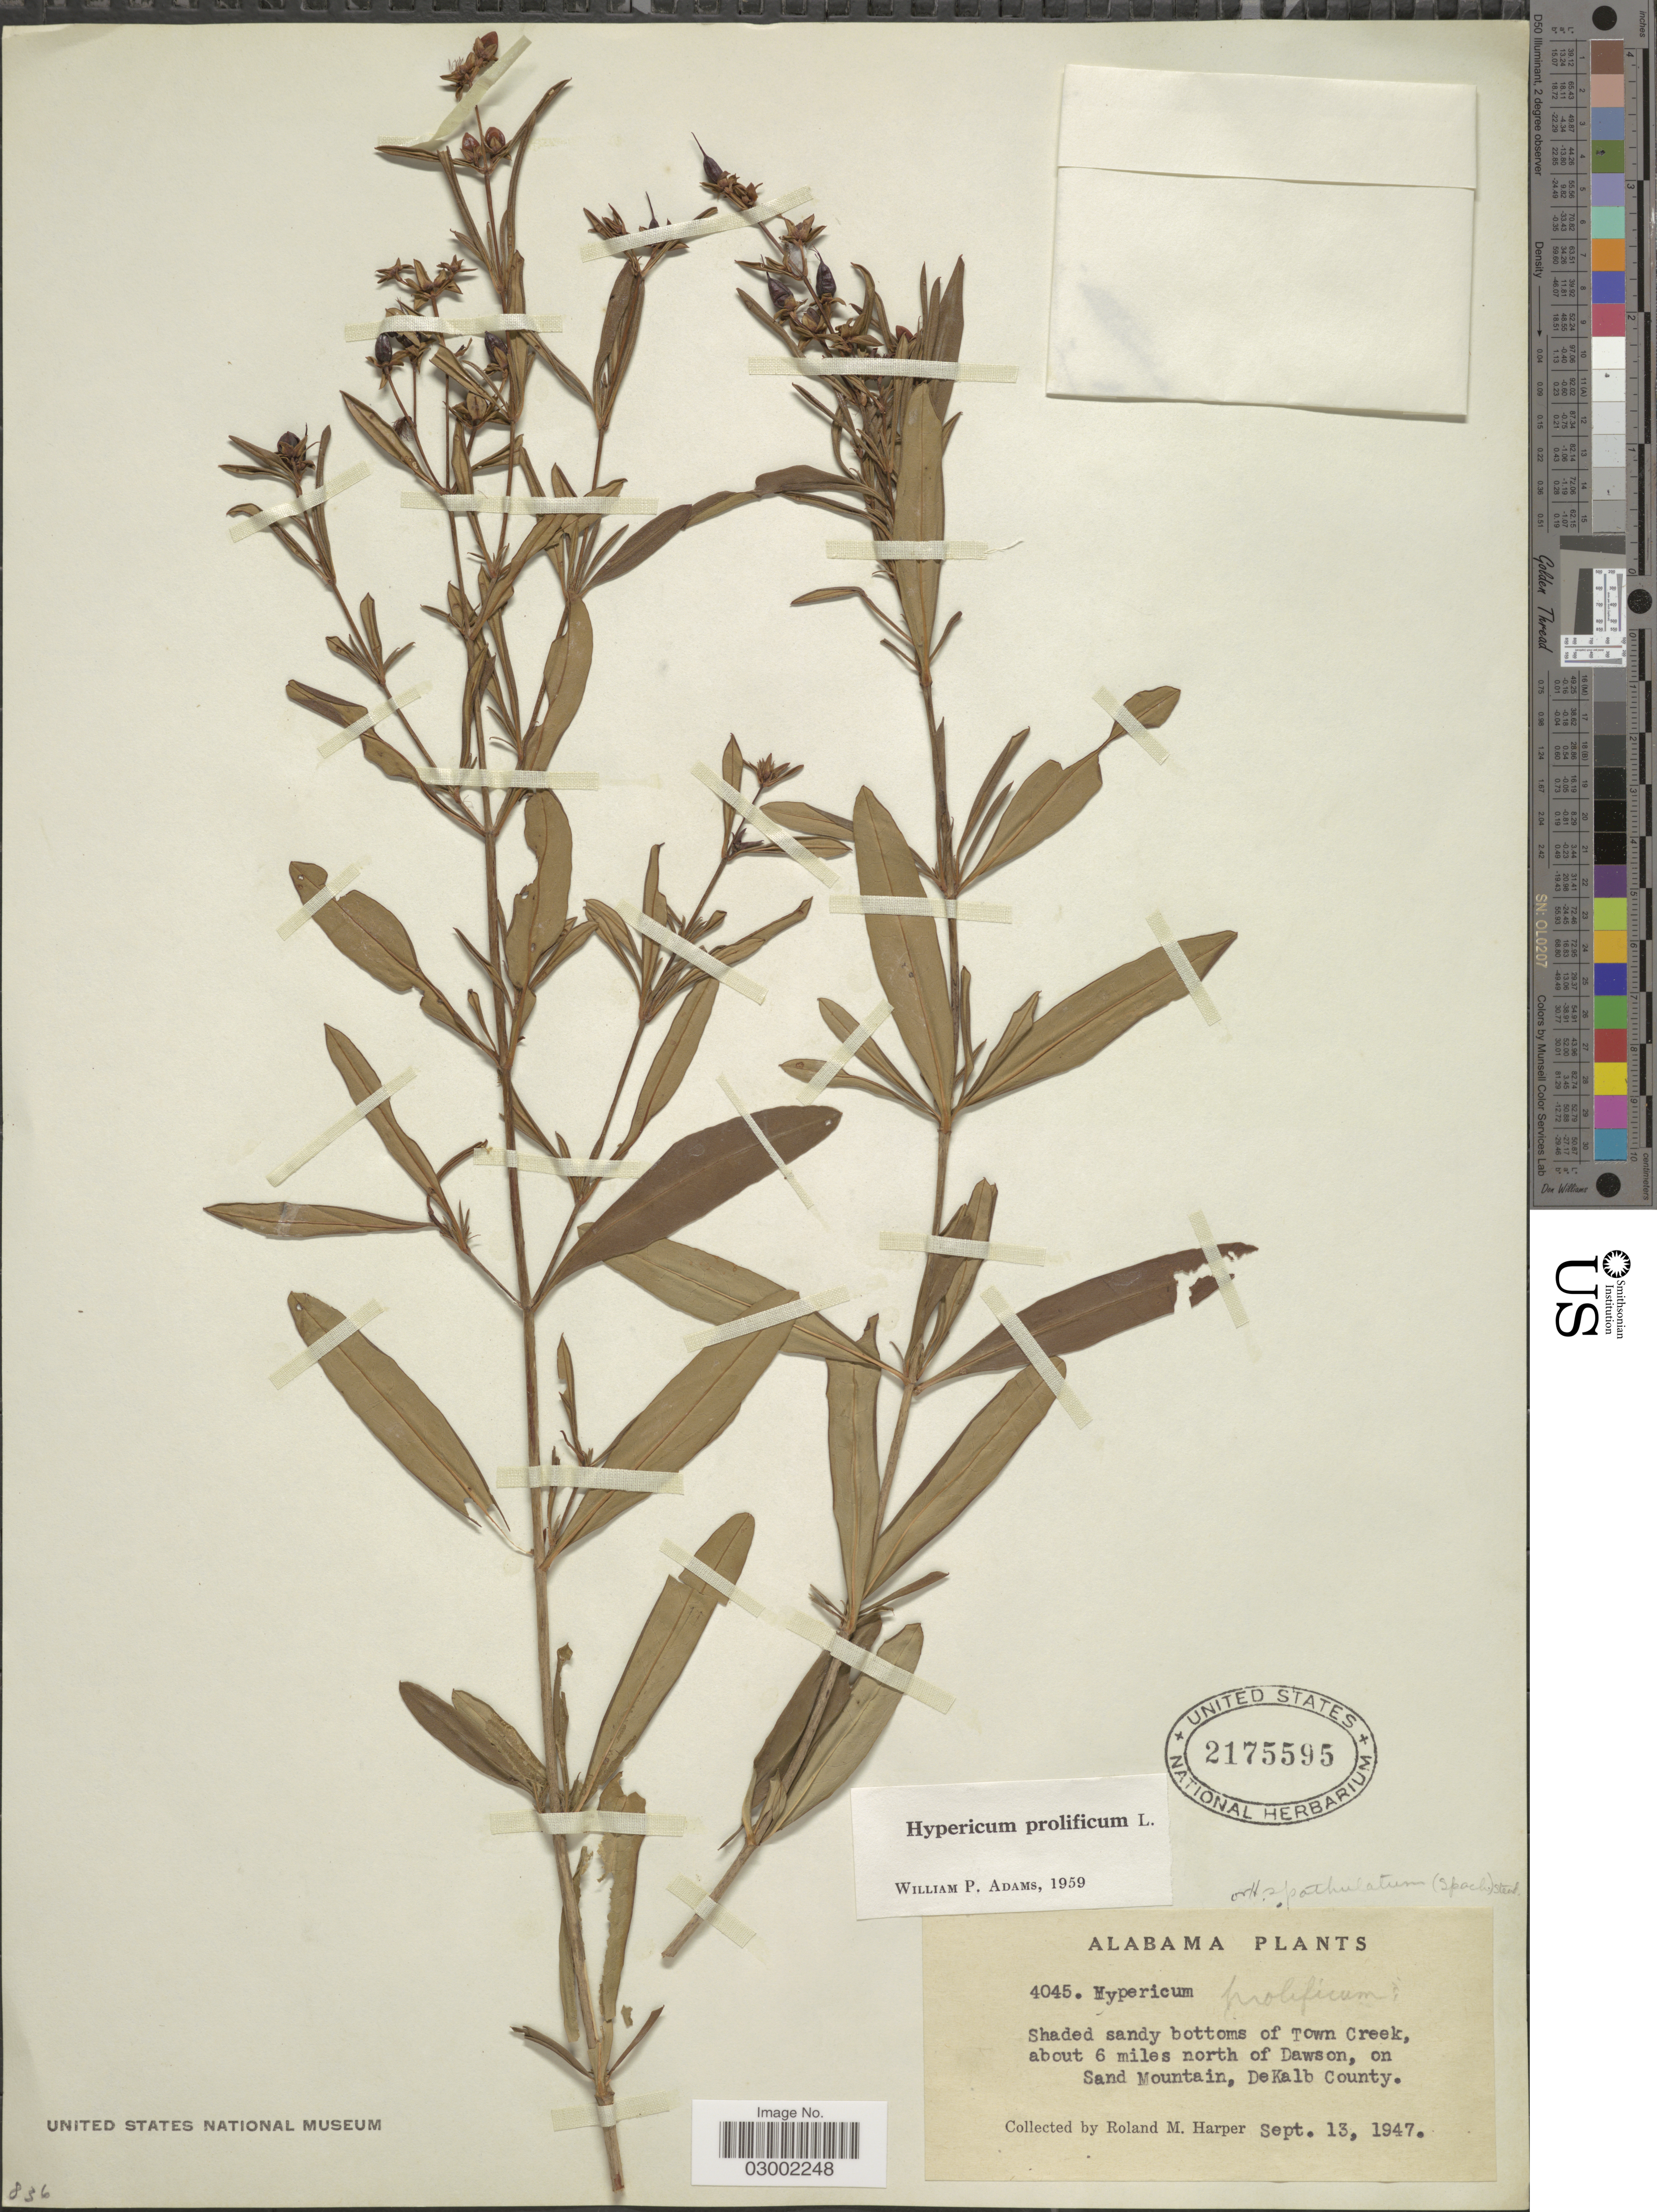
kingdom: Plantae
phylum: Tracheophyta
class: Magnoliopsida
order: Malpighiales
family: Hypericaceae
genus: Hypericum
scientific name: Hypericum prolificum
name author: L.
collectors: R. M. Harper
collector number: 4045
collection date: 1947-09-13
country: United States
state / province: Alabama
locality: Town Creek, about 6 miles north of Dawson, on Sand Mountain, DeKalb County.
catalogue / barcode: US 2175595